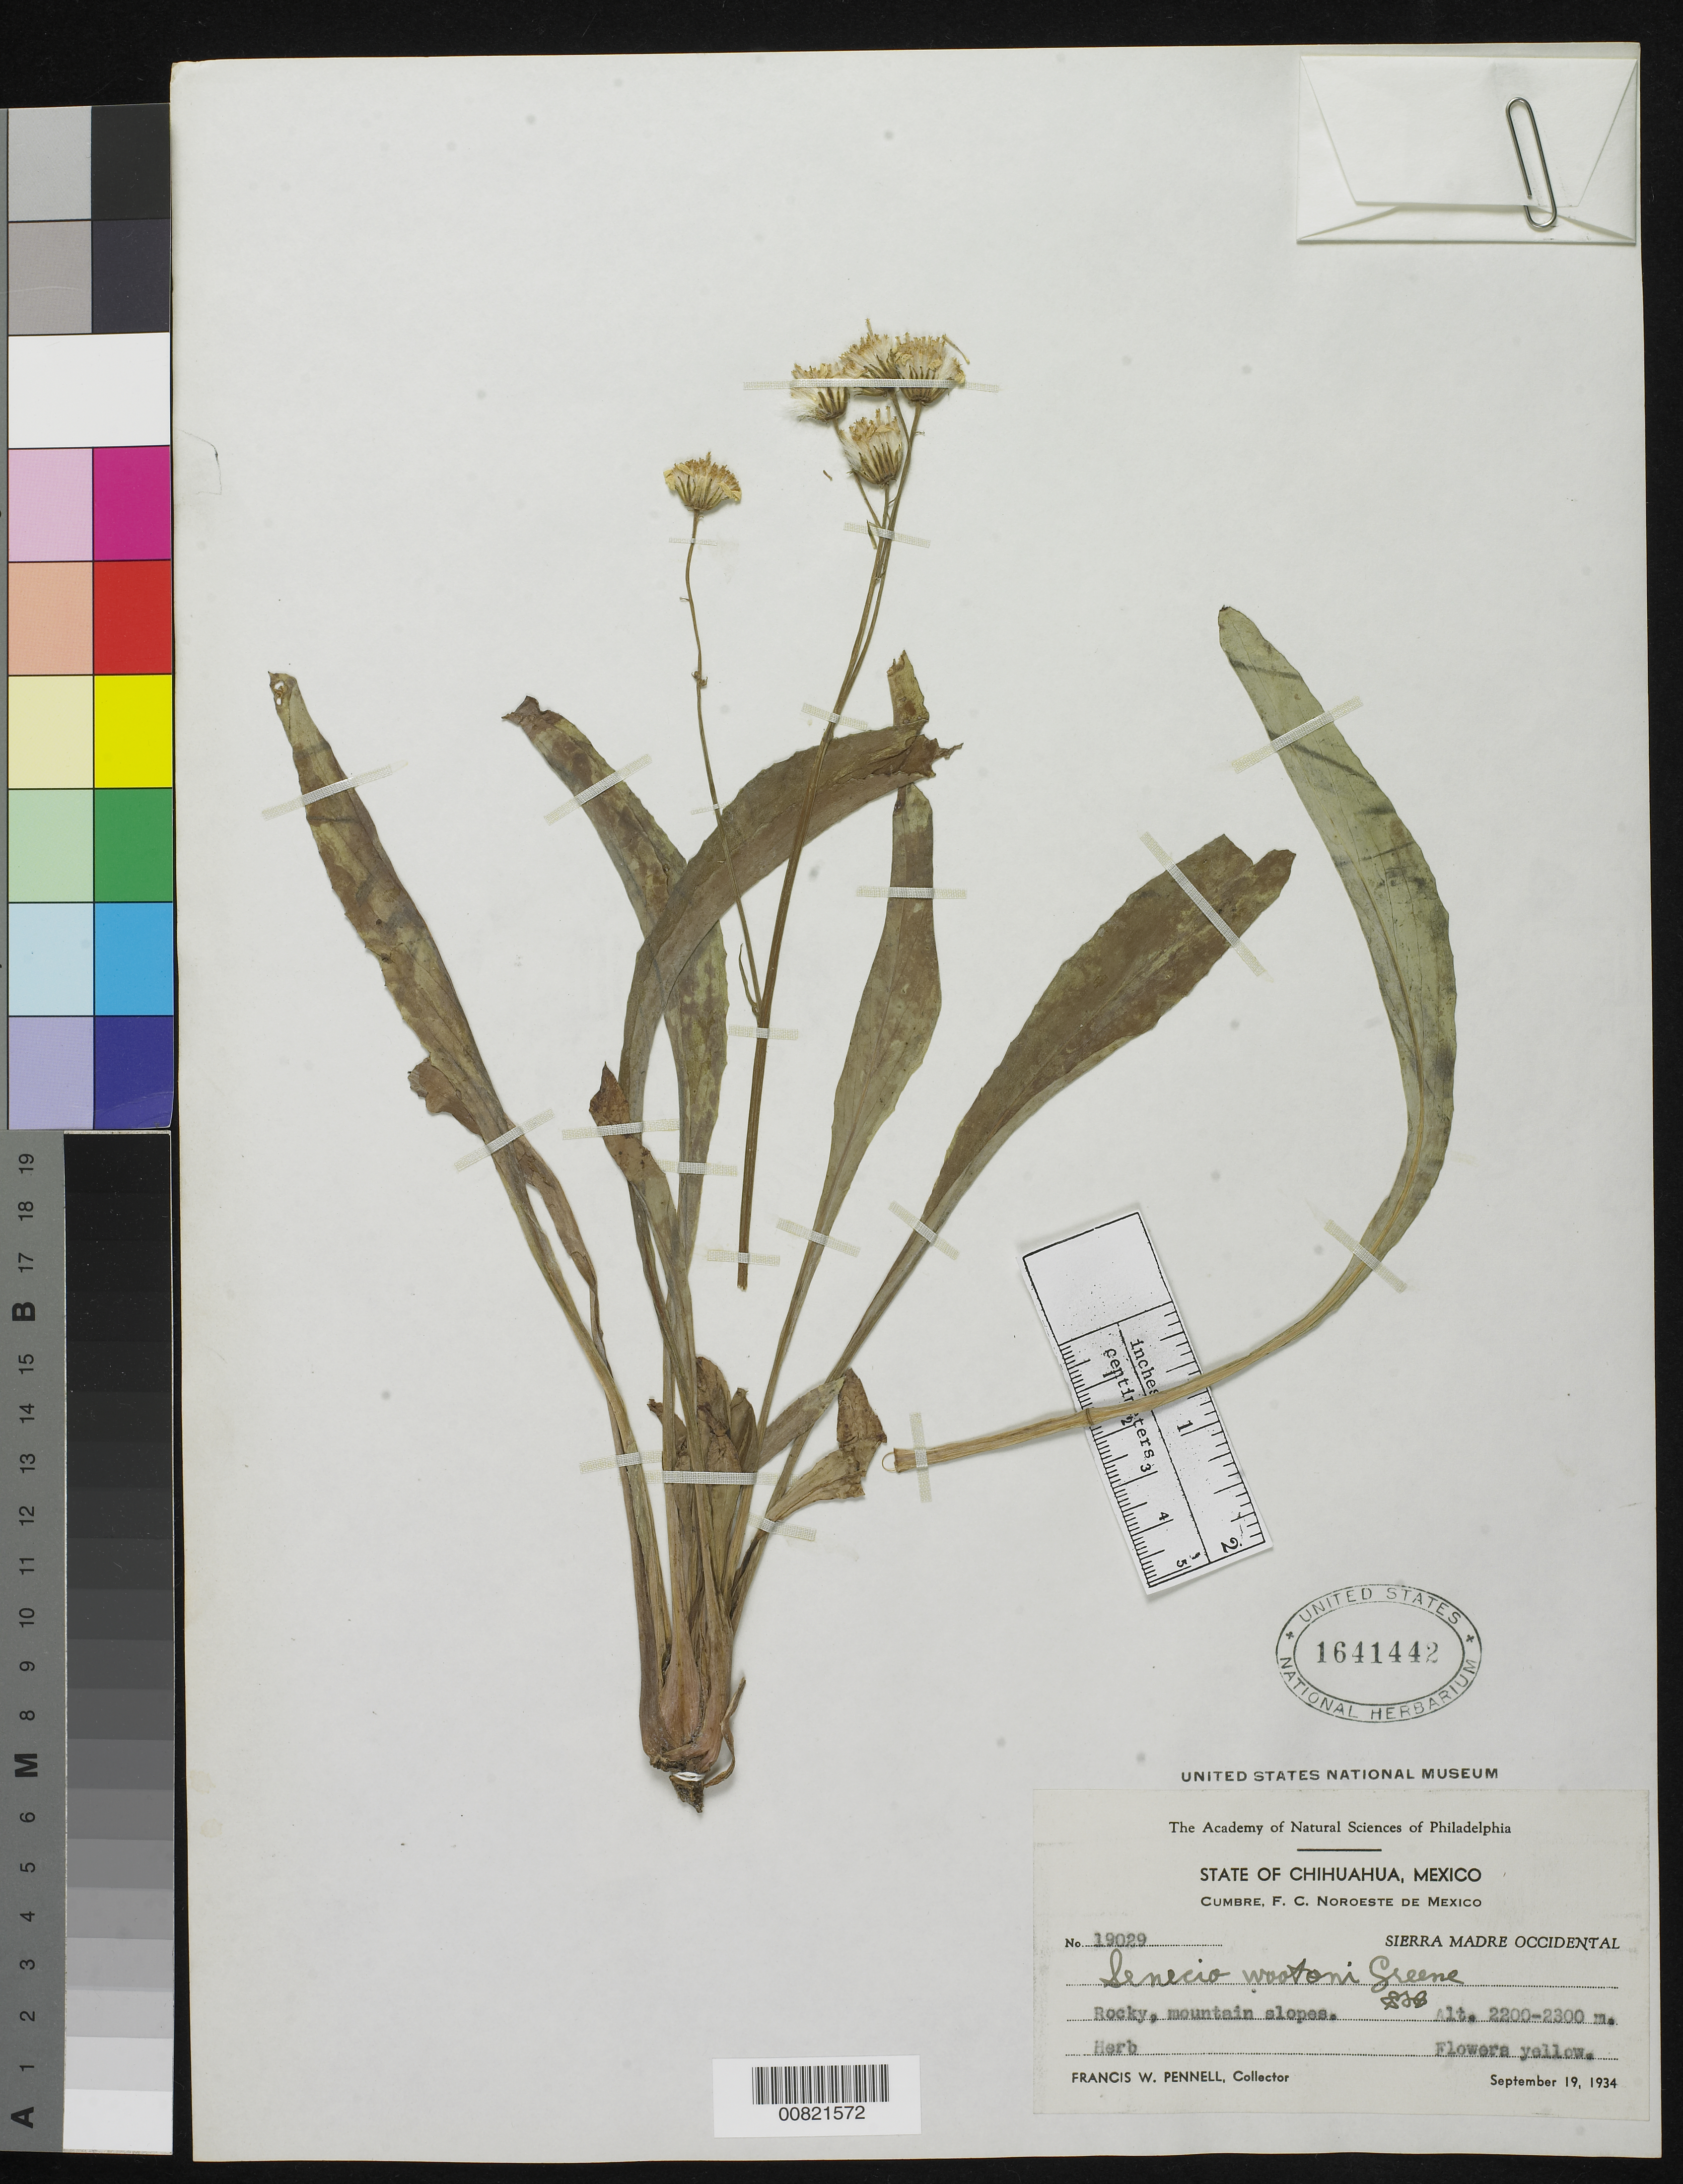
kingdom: Plantae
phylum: Tracheophyta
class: Magnoliopsida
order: Asterales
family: Asteraceae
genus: Senecio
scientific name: Senecio wootonii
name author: Greene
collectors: F. W. Pennell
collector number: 19029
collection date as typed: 19 Sep 1934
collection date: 1934-09-19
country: Mexico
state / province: Chihuahua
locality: Cumbre, F. C. Noroeste de Mexico, Sierra Madre Occidental, Chihuahua.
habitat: Rocky, mountain slopes.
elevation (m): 2300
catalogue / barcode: US 1641442